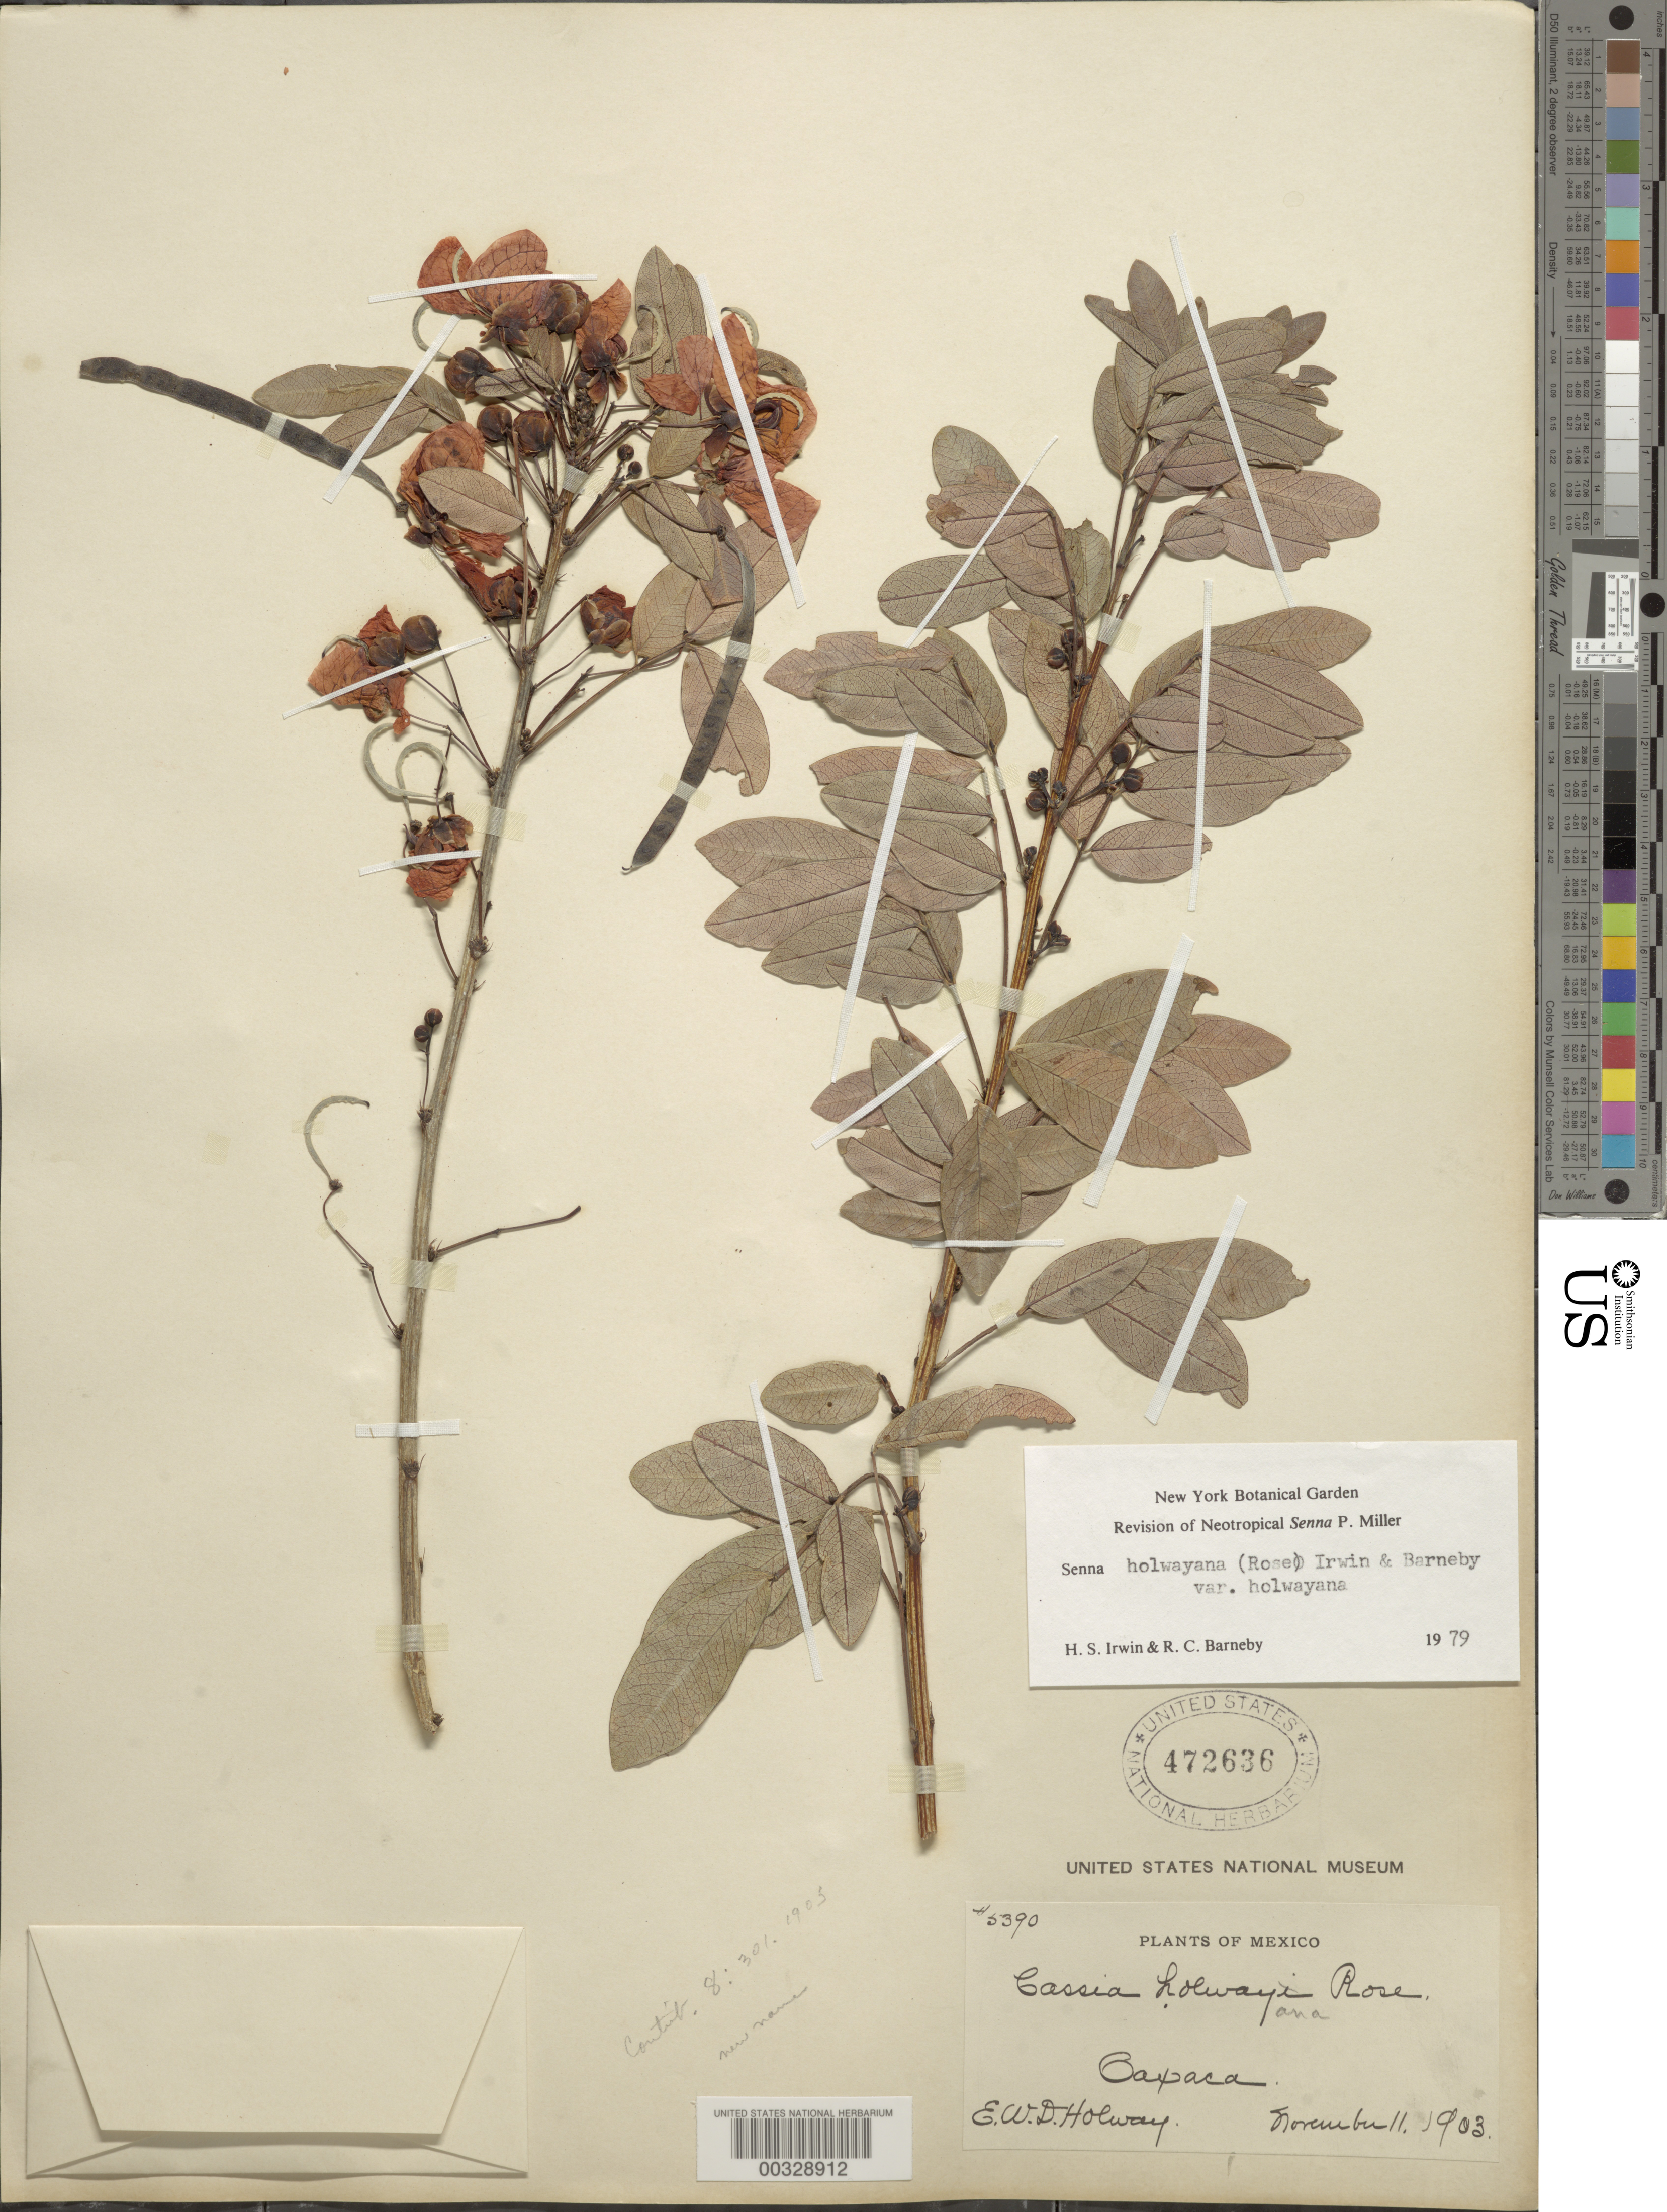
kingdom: Plantae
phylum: Tracheophyta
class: Magnoliopsida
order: Fabales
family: Fabaceae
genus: Senna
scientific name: Senna holwayana var. holwayana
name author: (Rose) H.S. Irwin & Barneby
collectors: E. W. D. Holway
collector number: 5390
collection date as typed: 11 Nov 1903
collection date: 1903-11-11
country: Mexico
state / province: Oaxaca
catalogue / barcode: US 472636